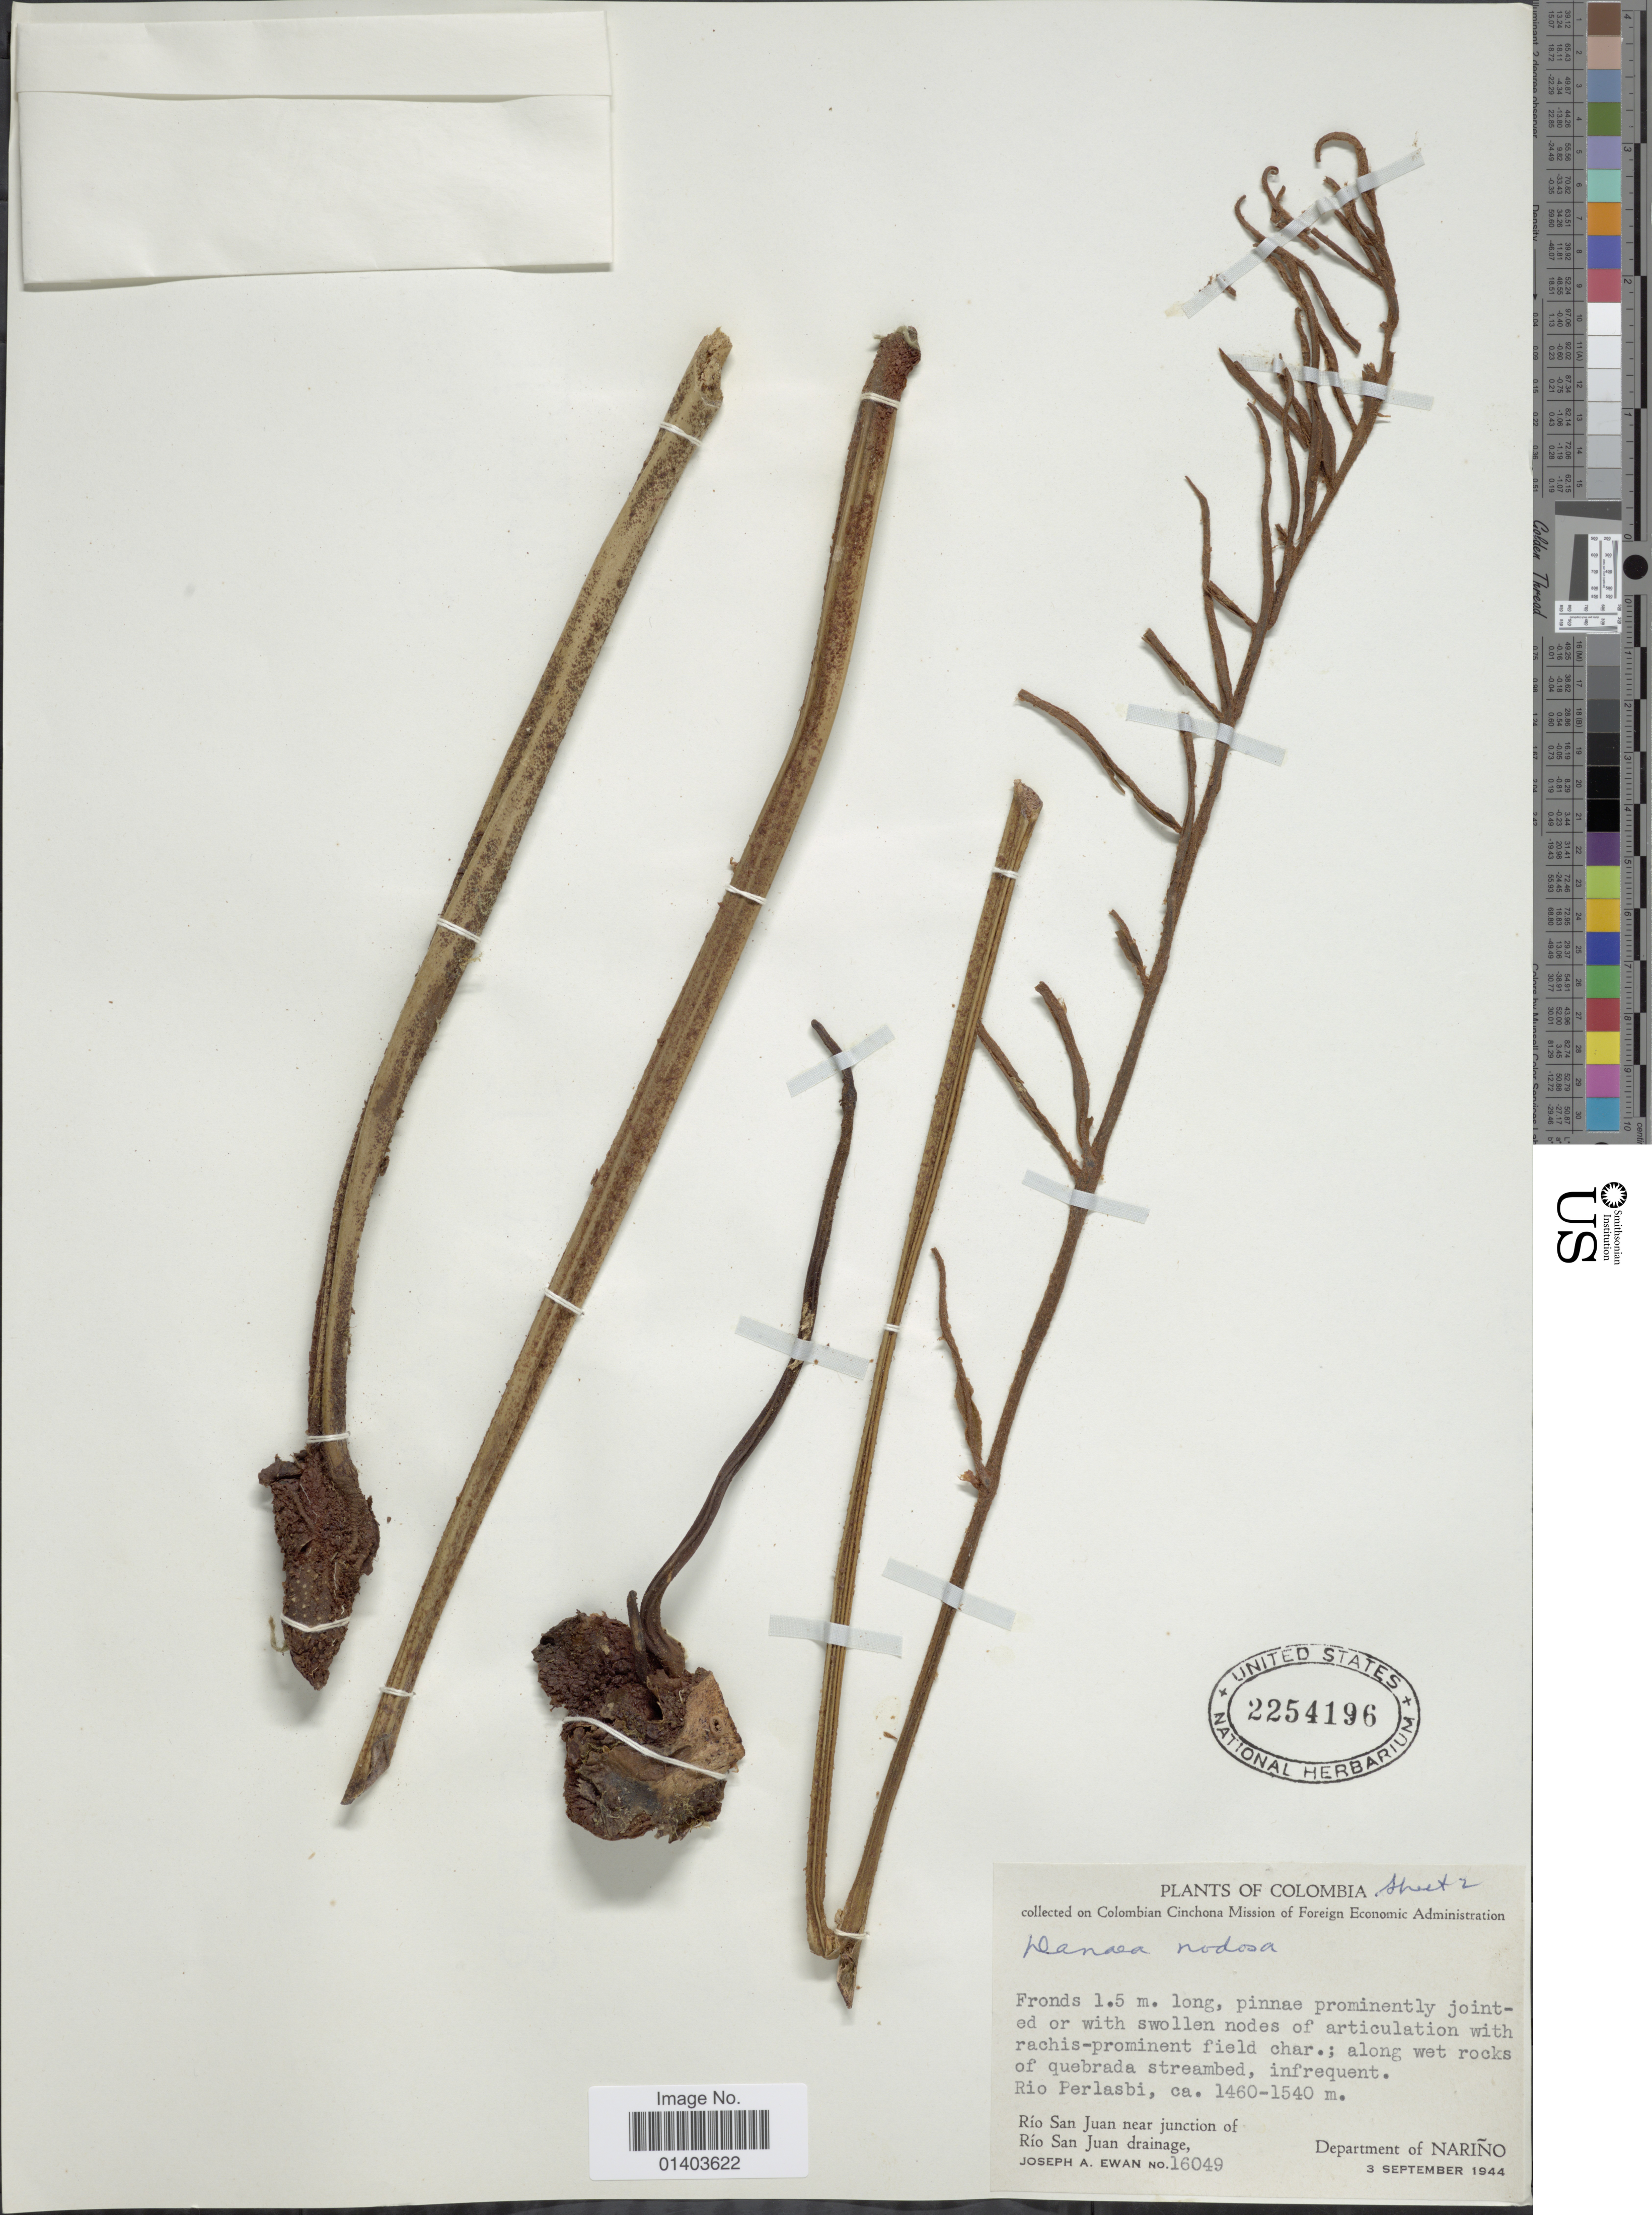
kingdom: Plantae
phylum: Tracheophyta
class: Polypodiopsida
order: Marattiales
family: Marattiaceae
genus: Danaea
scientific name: Danaea nodosa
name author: (L.) Sm.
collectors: J. A. Ewan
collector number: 16049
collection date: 1944-09-03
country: Colombia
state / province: Nariño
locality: Rio Perlasbi, Rio San Juan near junction of rio San Juan drainage, Department of Nariño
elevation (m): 1460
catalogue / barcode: US 2254196